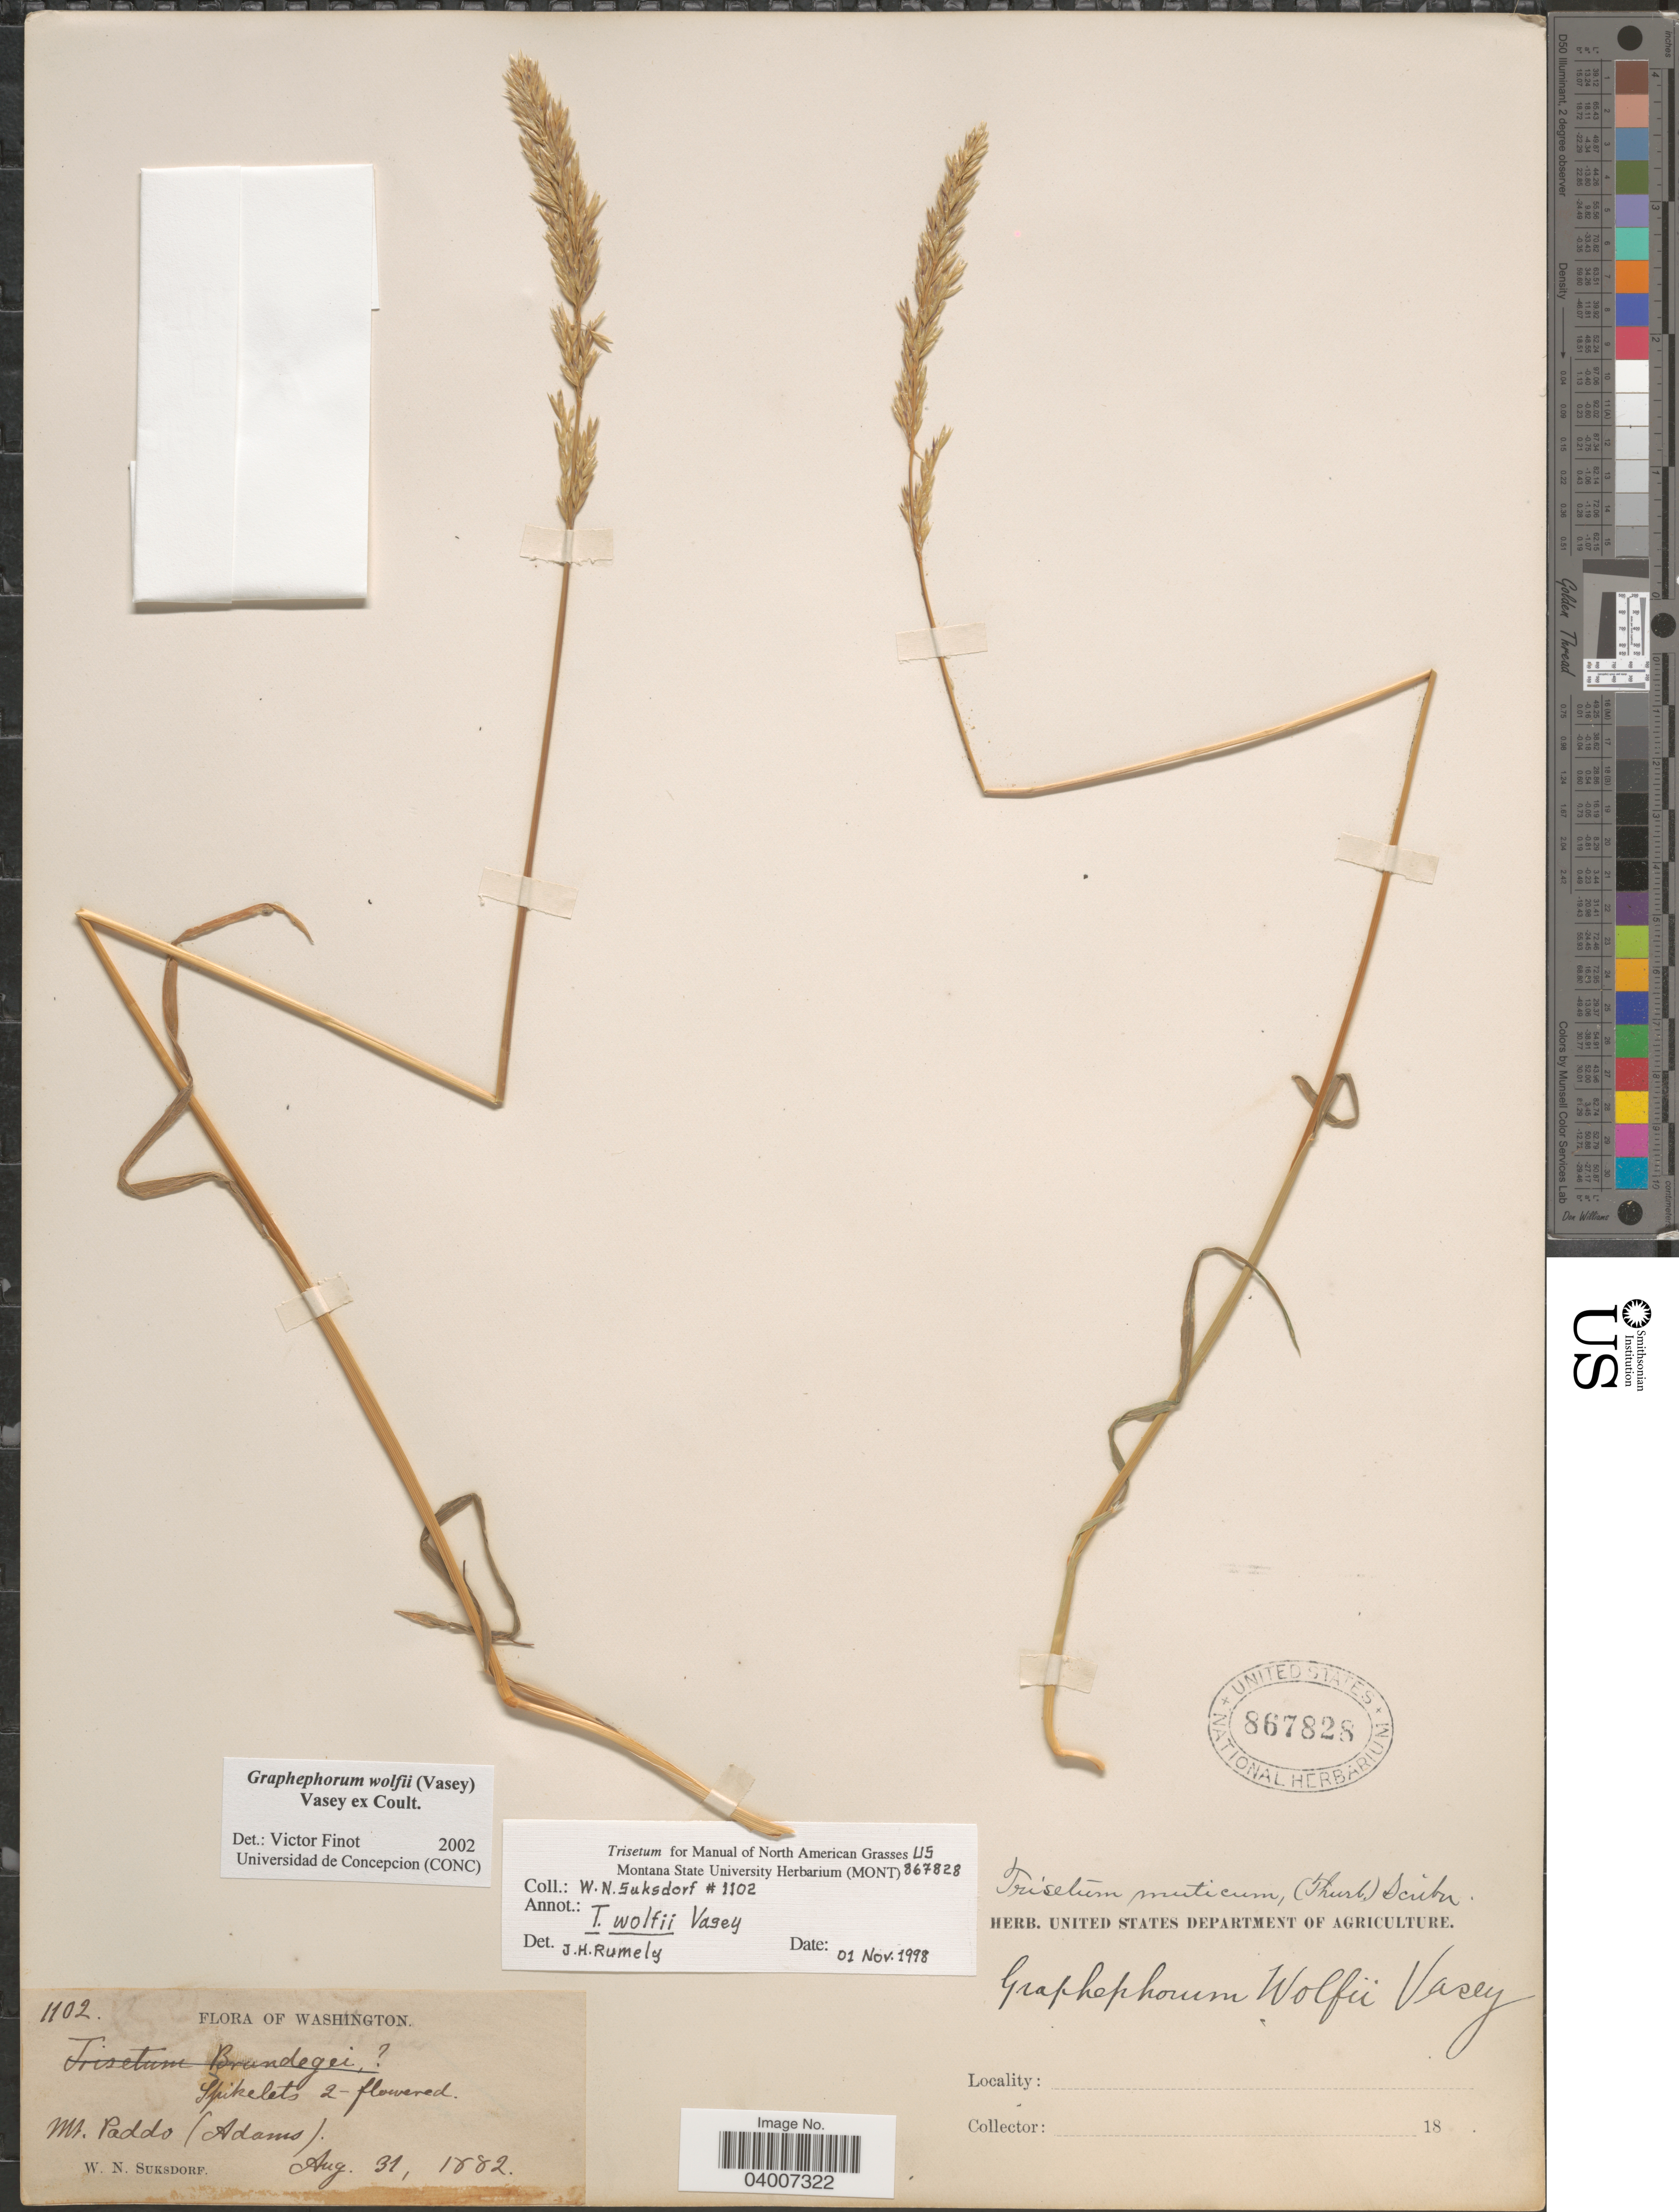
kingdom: Plantae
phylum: Tracheophyta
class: Liliopsida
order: Poales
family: Poaceae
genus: Graphephorum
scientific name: Graphephorum wolfii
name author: (E. Fourn.) Vasey ex Coult.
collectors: W. N. Suksdorf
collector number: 1102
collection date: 1882-08-31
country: United States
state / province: Washington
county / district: Skamania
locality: Mt. Paddo (Adams).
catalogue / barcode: US 867828